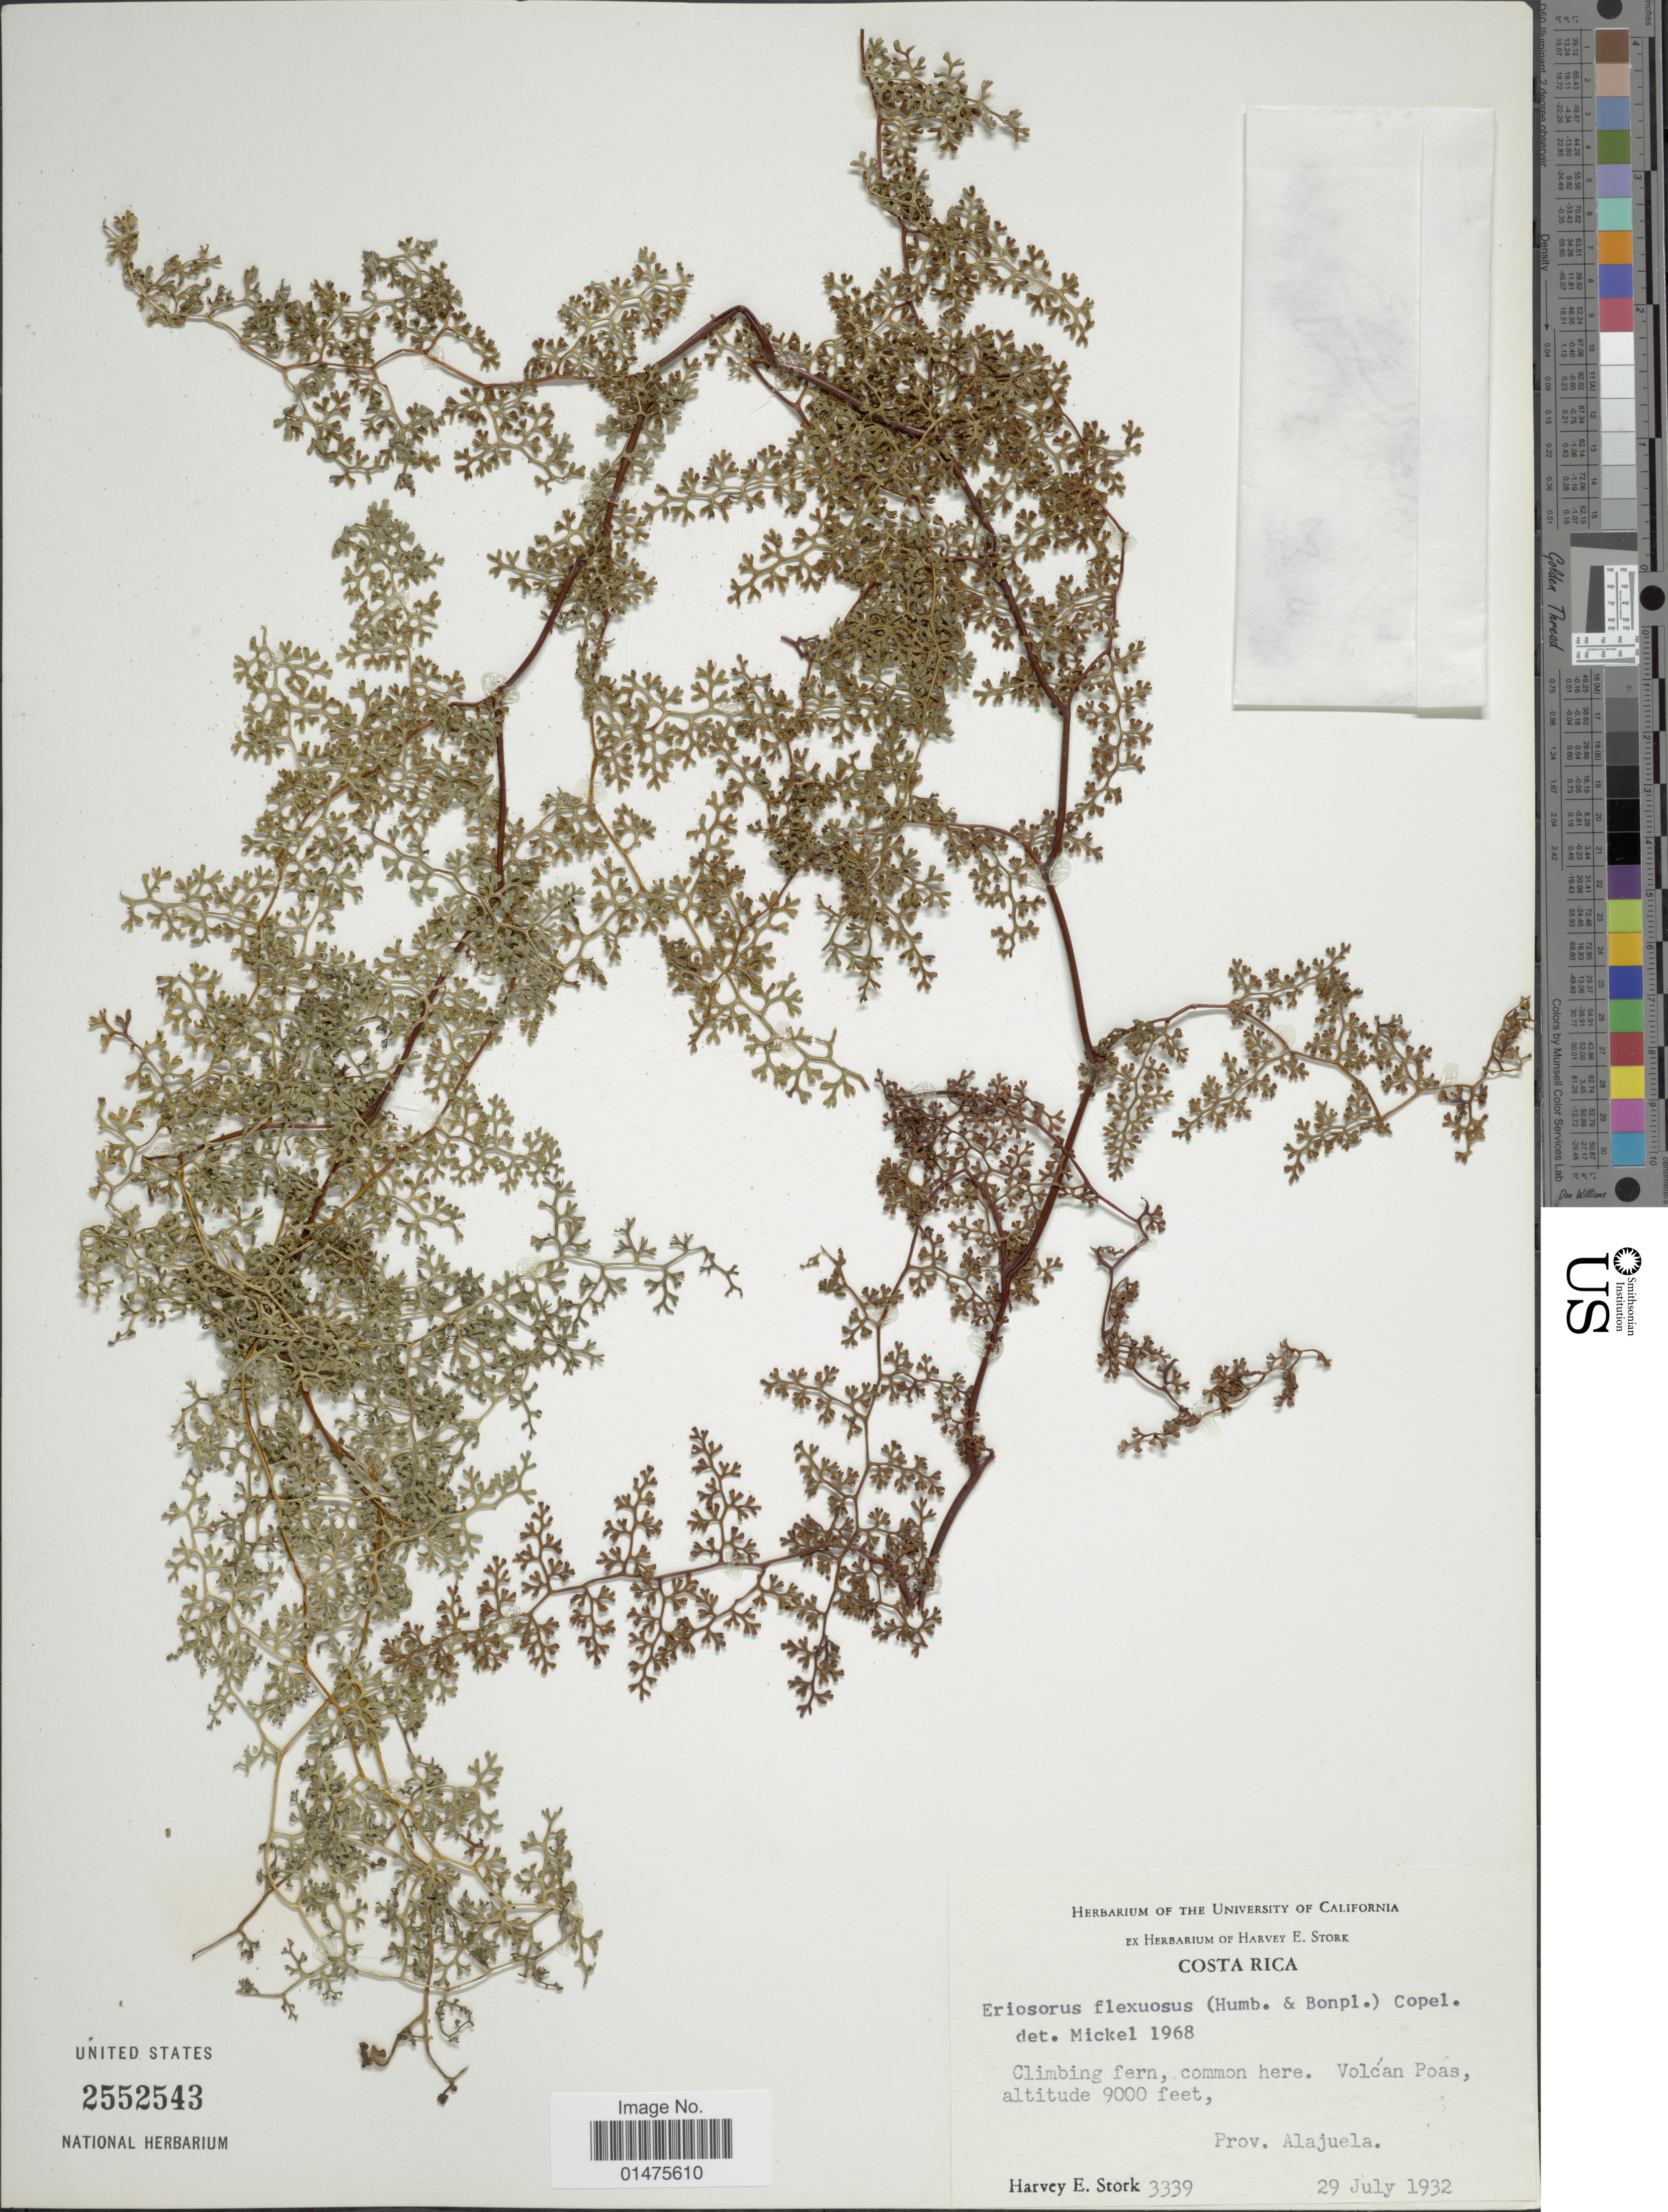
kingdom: Plantae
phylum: Tracheophyta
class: Polypodiopsida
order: Polypodiales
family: Pteridaceae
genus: Jamesonia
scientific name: Jamesonia flexuosa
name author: (Humb. & Bonpl.) Christenh.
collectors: H. E. Stork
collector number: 3339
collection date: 1932-07-29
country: Costa Rica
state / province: Alajuela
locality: Volcán Poas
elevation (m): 2743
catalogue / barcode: US 2552543